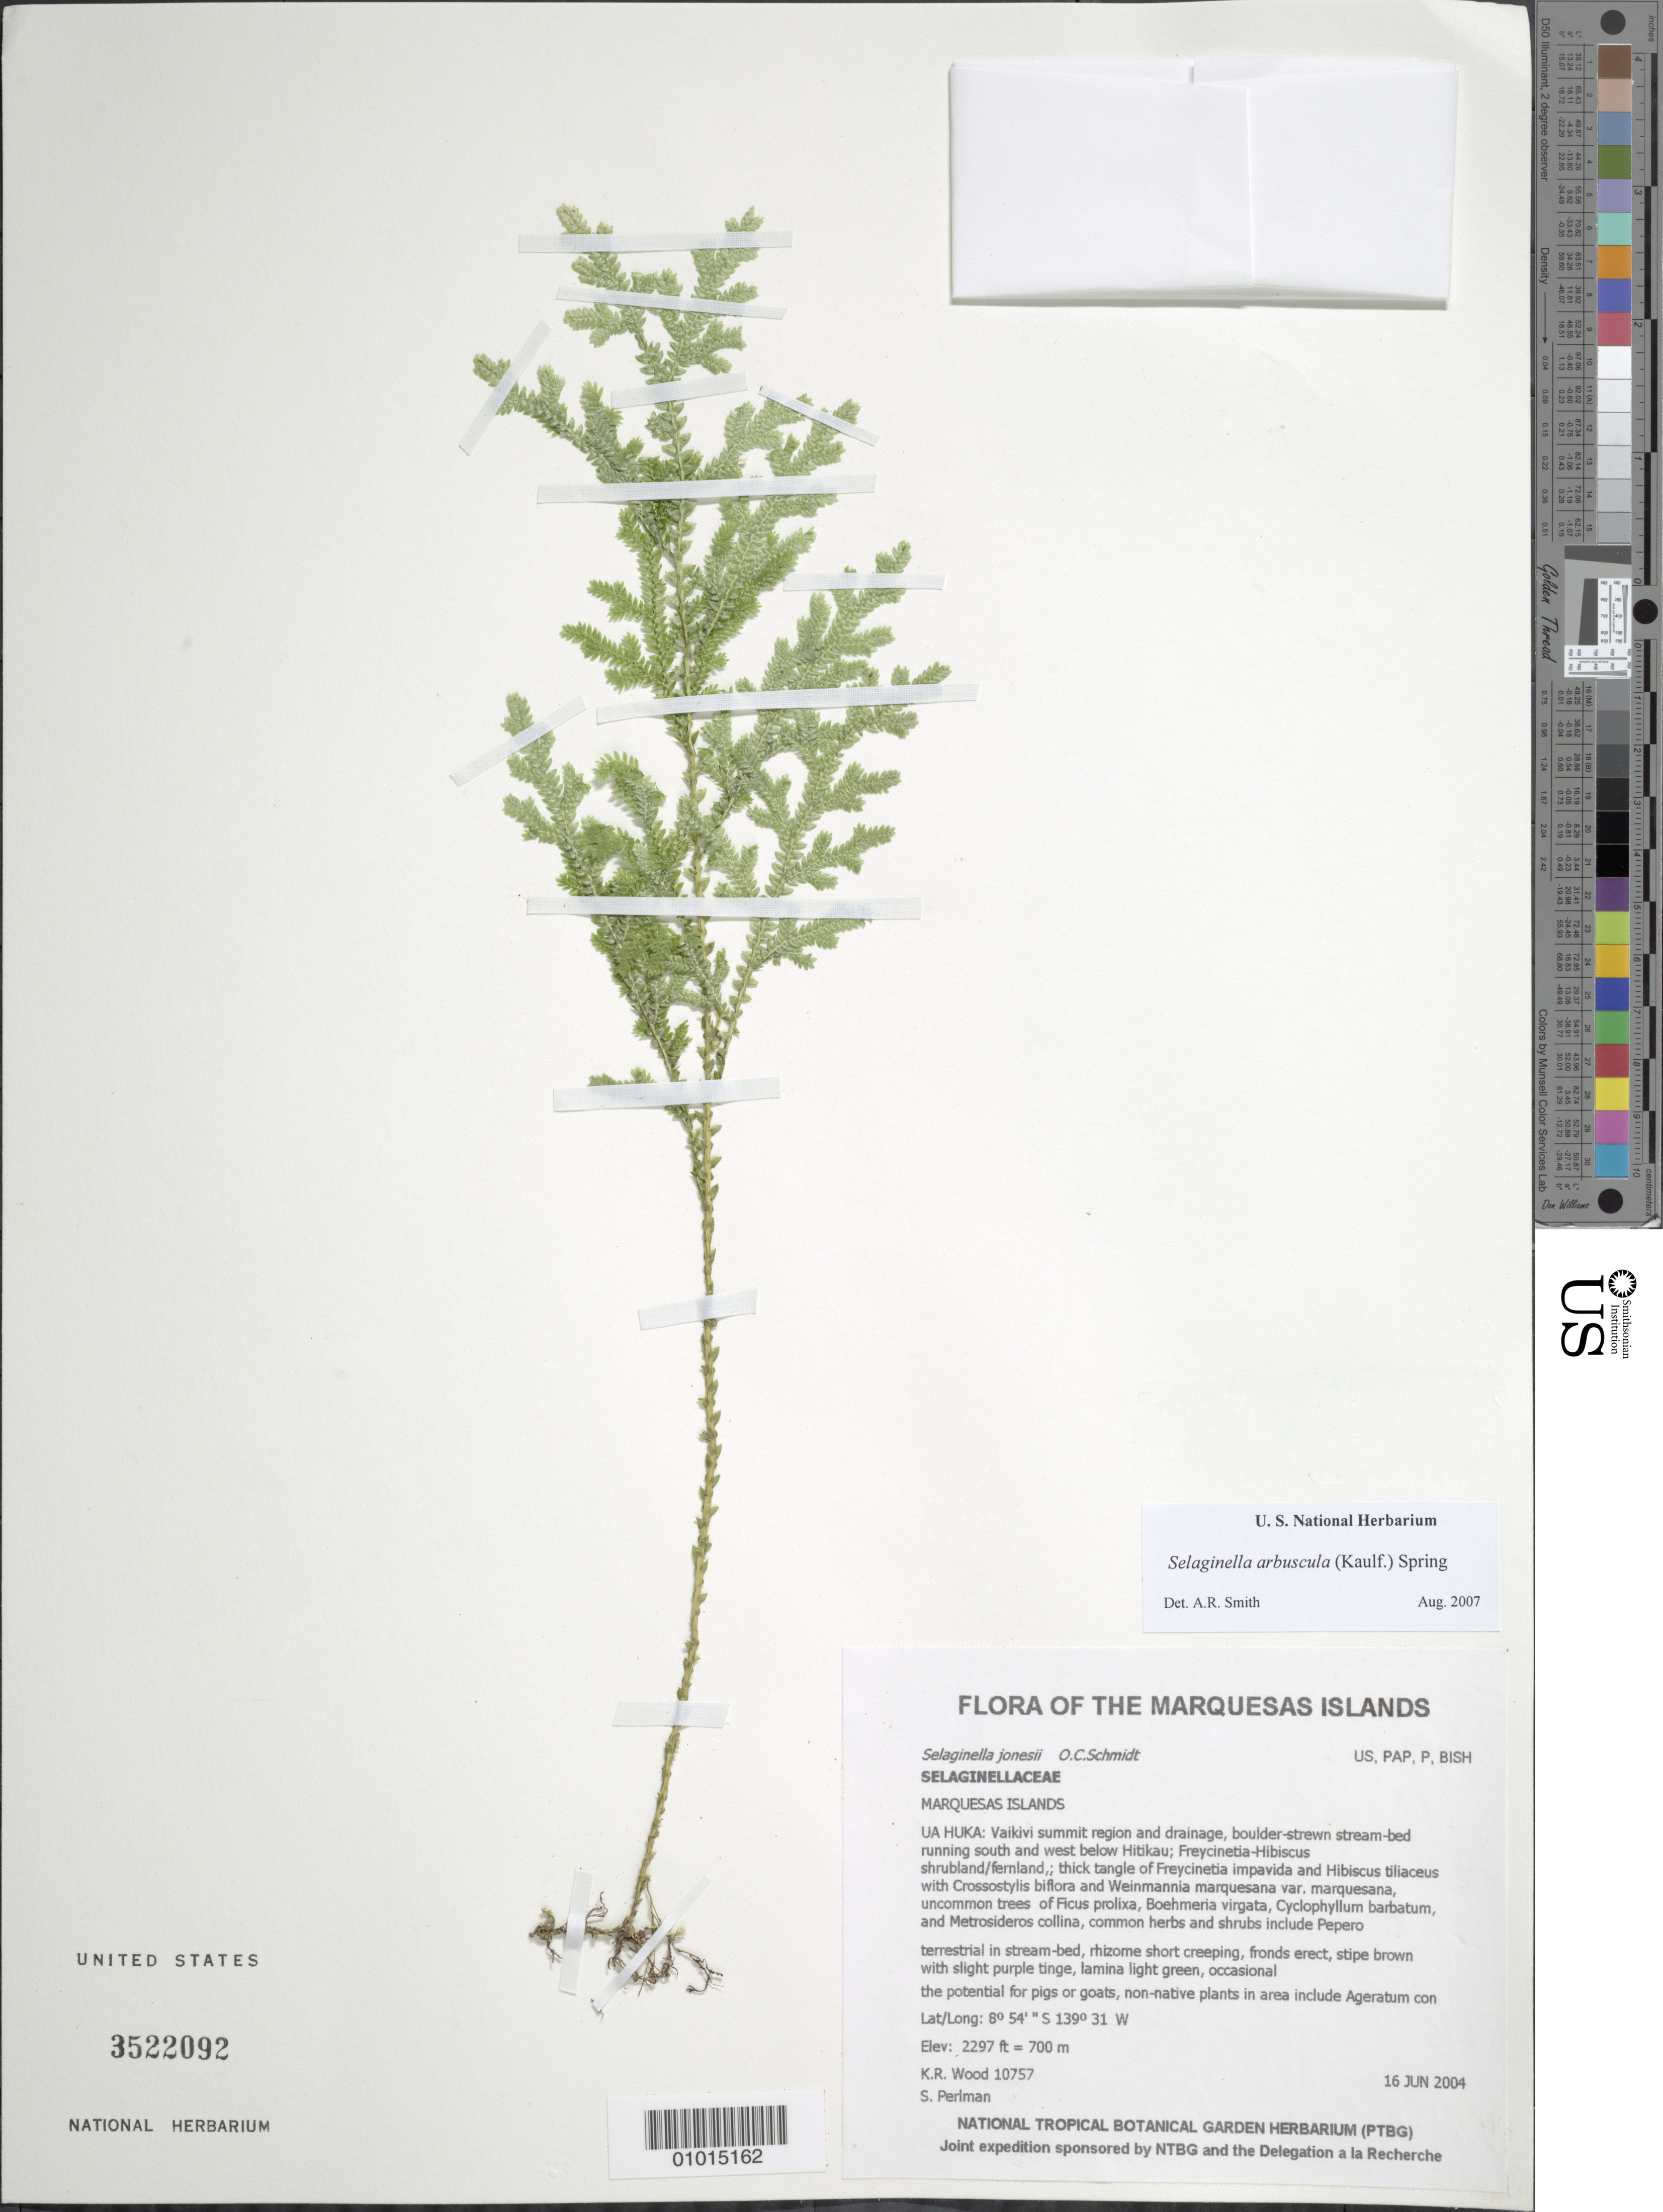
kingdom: Plantae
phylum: Tracheophyta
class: Lycopodiopsida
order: Selaginellales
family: Selaginellaceae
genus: Selaginella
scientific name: Selaginella arbuscula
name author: (Kualf.) Spring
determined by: Lorence, David H., (PTBG), National Tropical Botanical Garden (UNITED STATES)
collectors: K. R. Wood & S. P. Perlman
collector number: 10757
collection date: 2004-06-16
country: French Polynesia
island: Ua Huka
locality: Vaikivi summit region and drainage, boulder-strewn stream-bed running south and west below Hitikau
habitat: Freycinetia - Hibiscus shrubland/fernland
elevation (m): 700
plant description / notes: The potential for pigs or goats, non-native plants in area include Ageratum conyzoides, Cordyline fruticosa, Dioscorea pentaphylla, and Zingiber zerumbet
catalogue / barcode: US 3522092